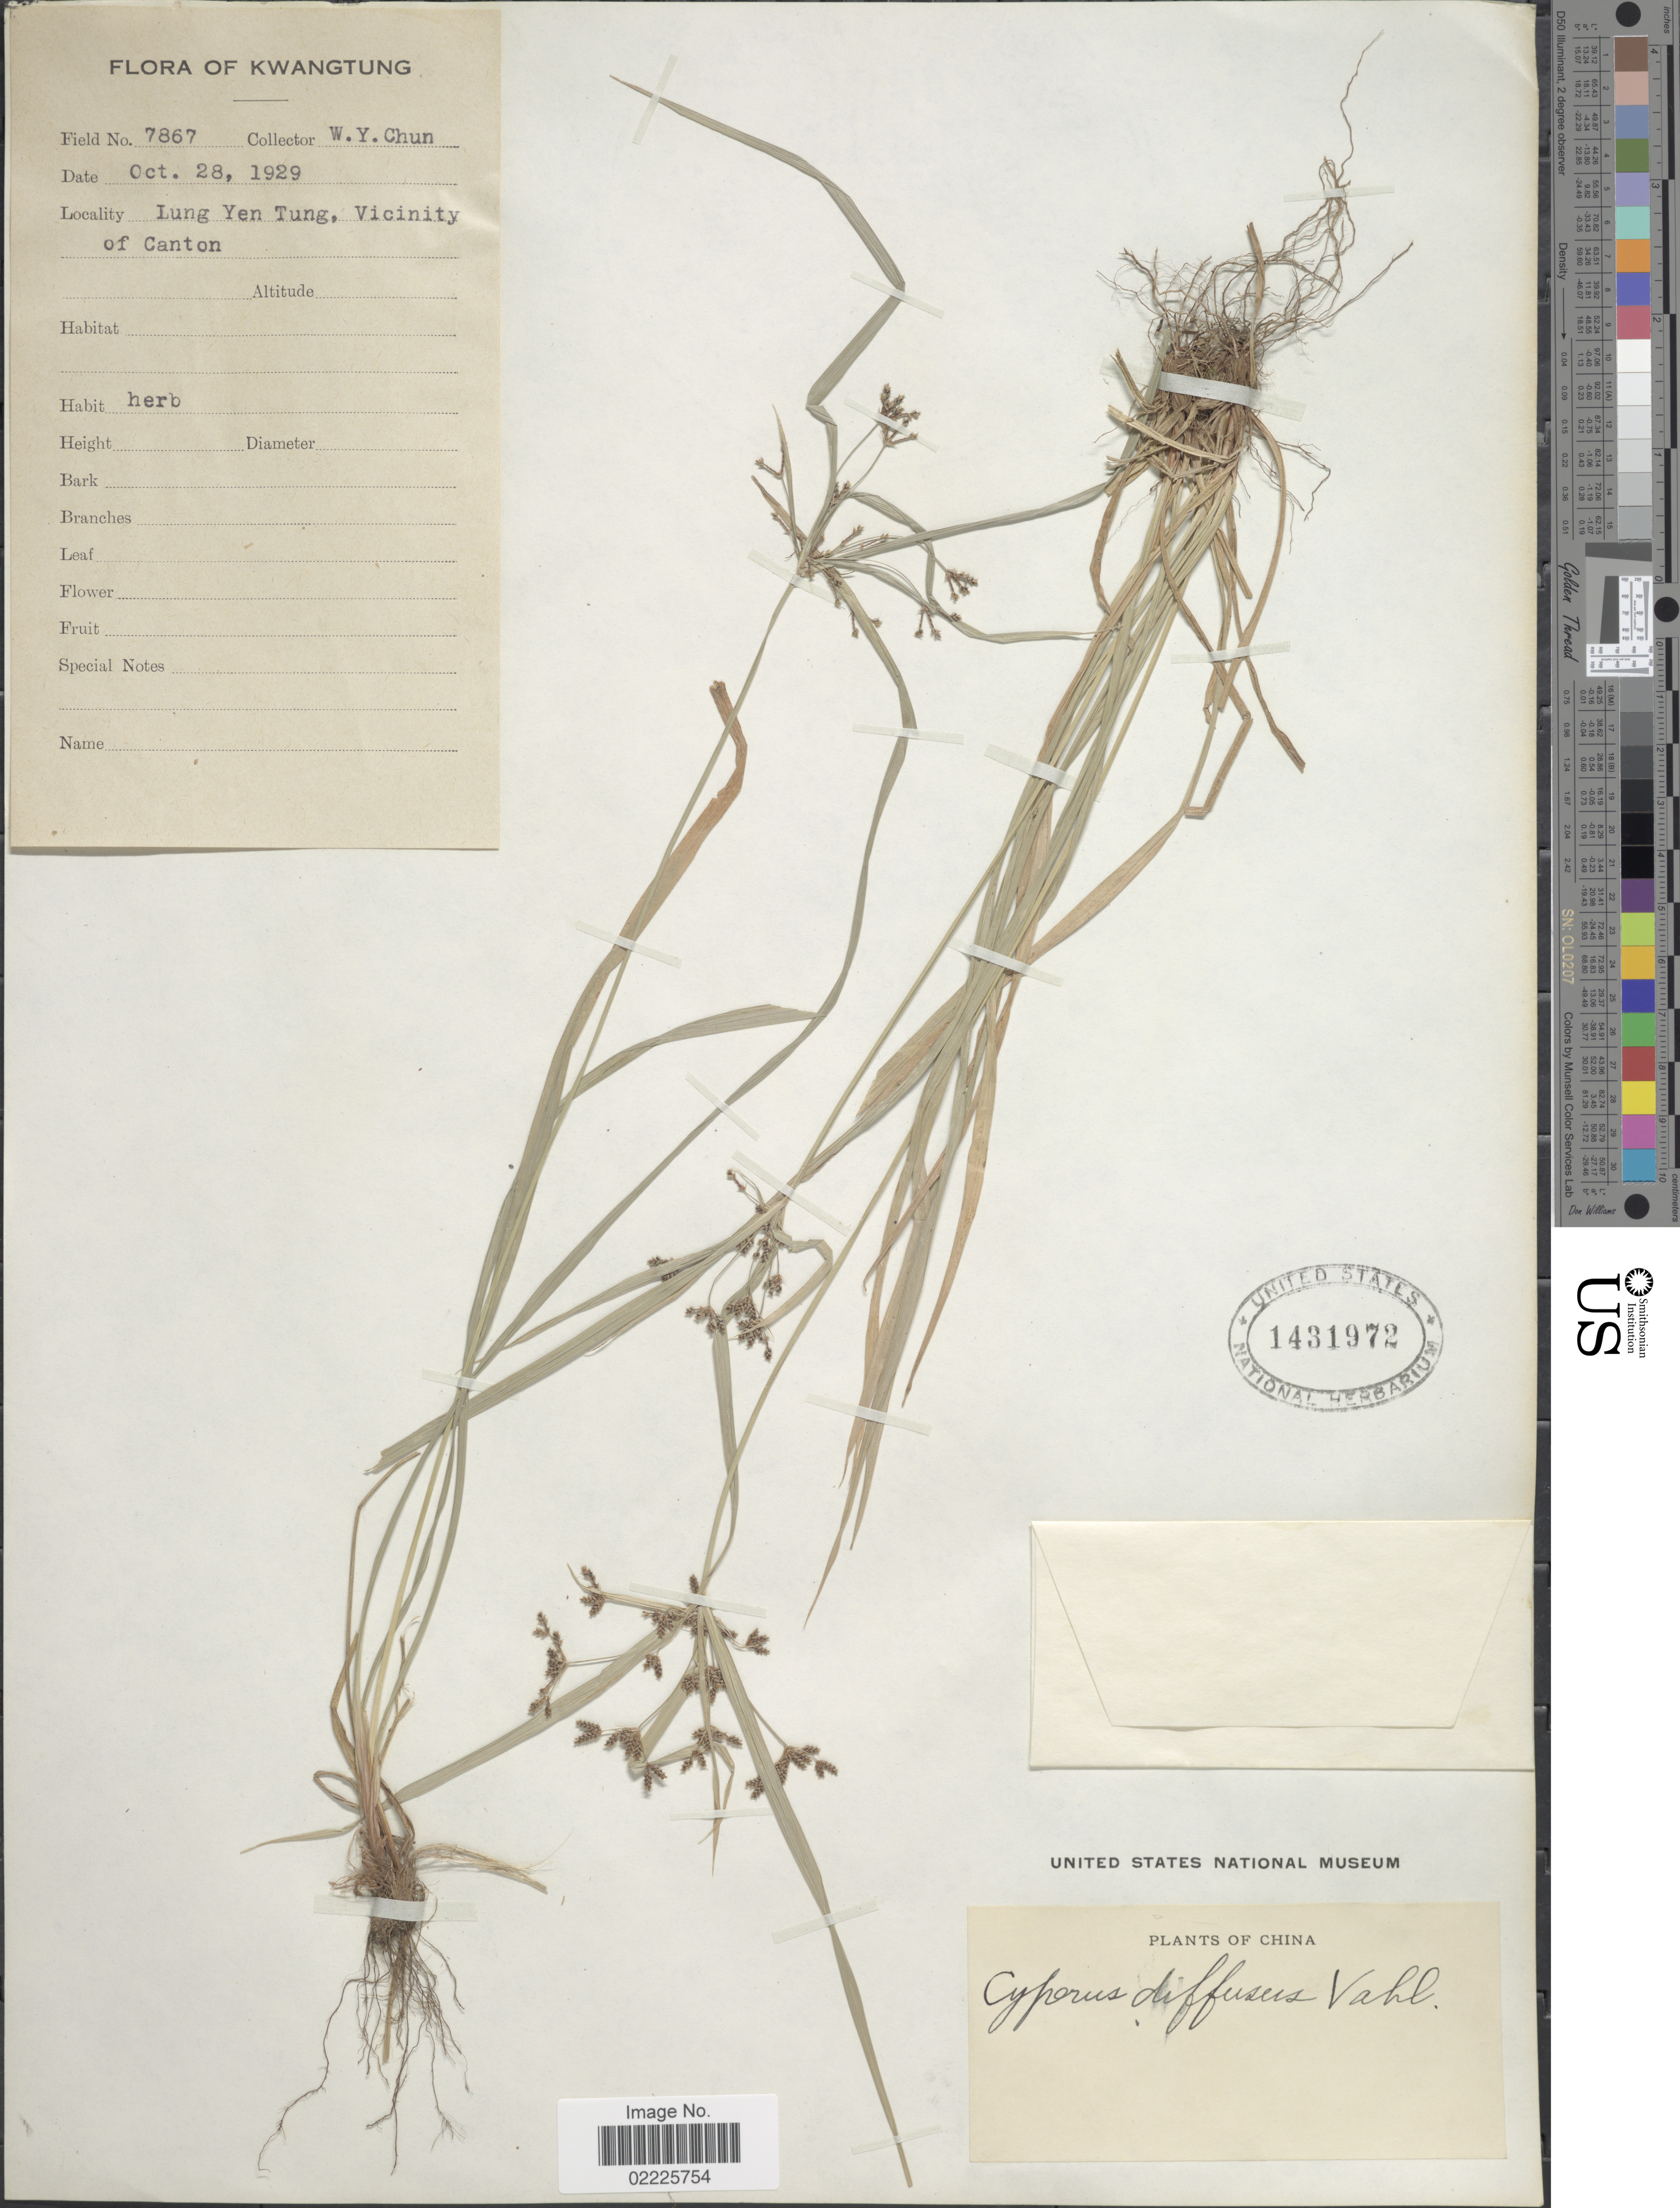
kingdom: Plantae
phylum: Tracheophyta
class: Liliopsida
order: Poales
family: Cyperaceae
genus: Cyperus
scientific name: Cyperus diffusus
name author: Vahl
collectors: W. Y. Chun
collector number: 7867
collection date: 1929-10-28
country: China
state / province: Guangdong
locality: Kwangtung, Lung Yen Tung, Viicnity of Canton.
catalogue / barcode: US 1431972